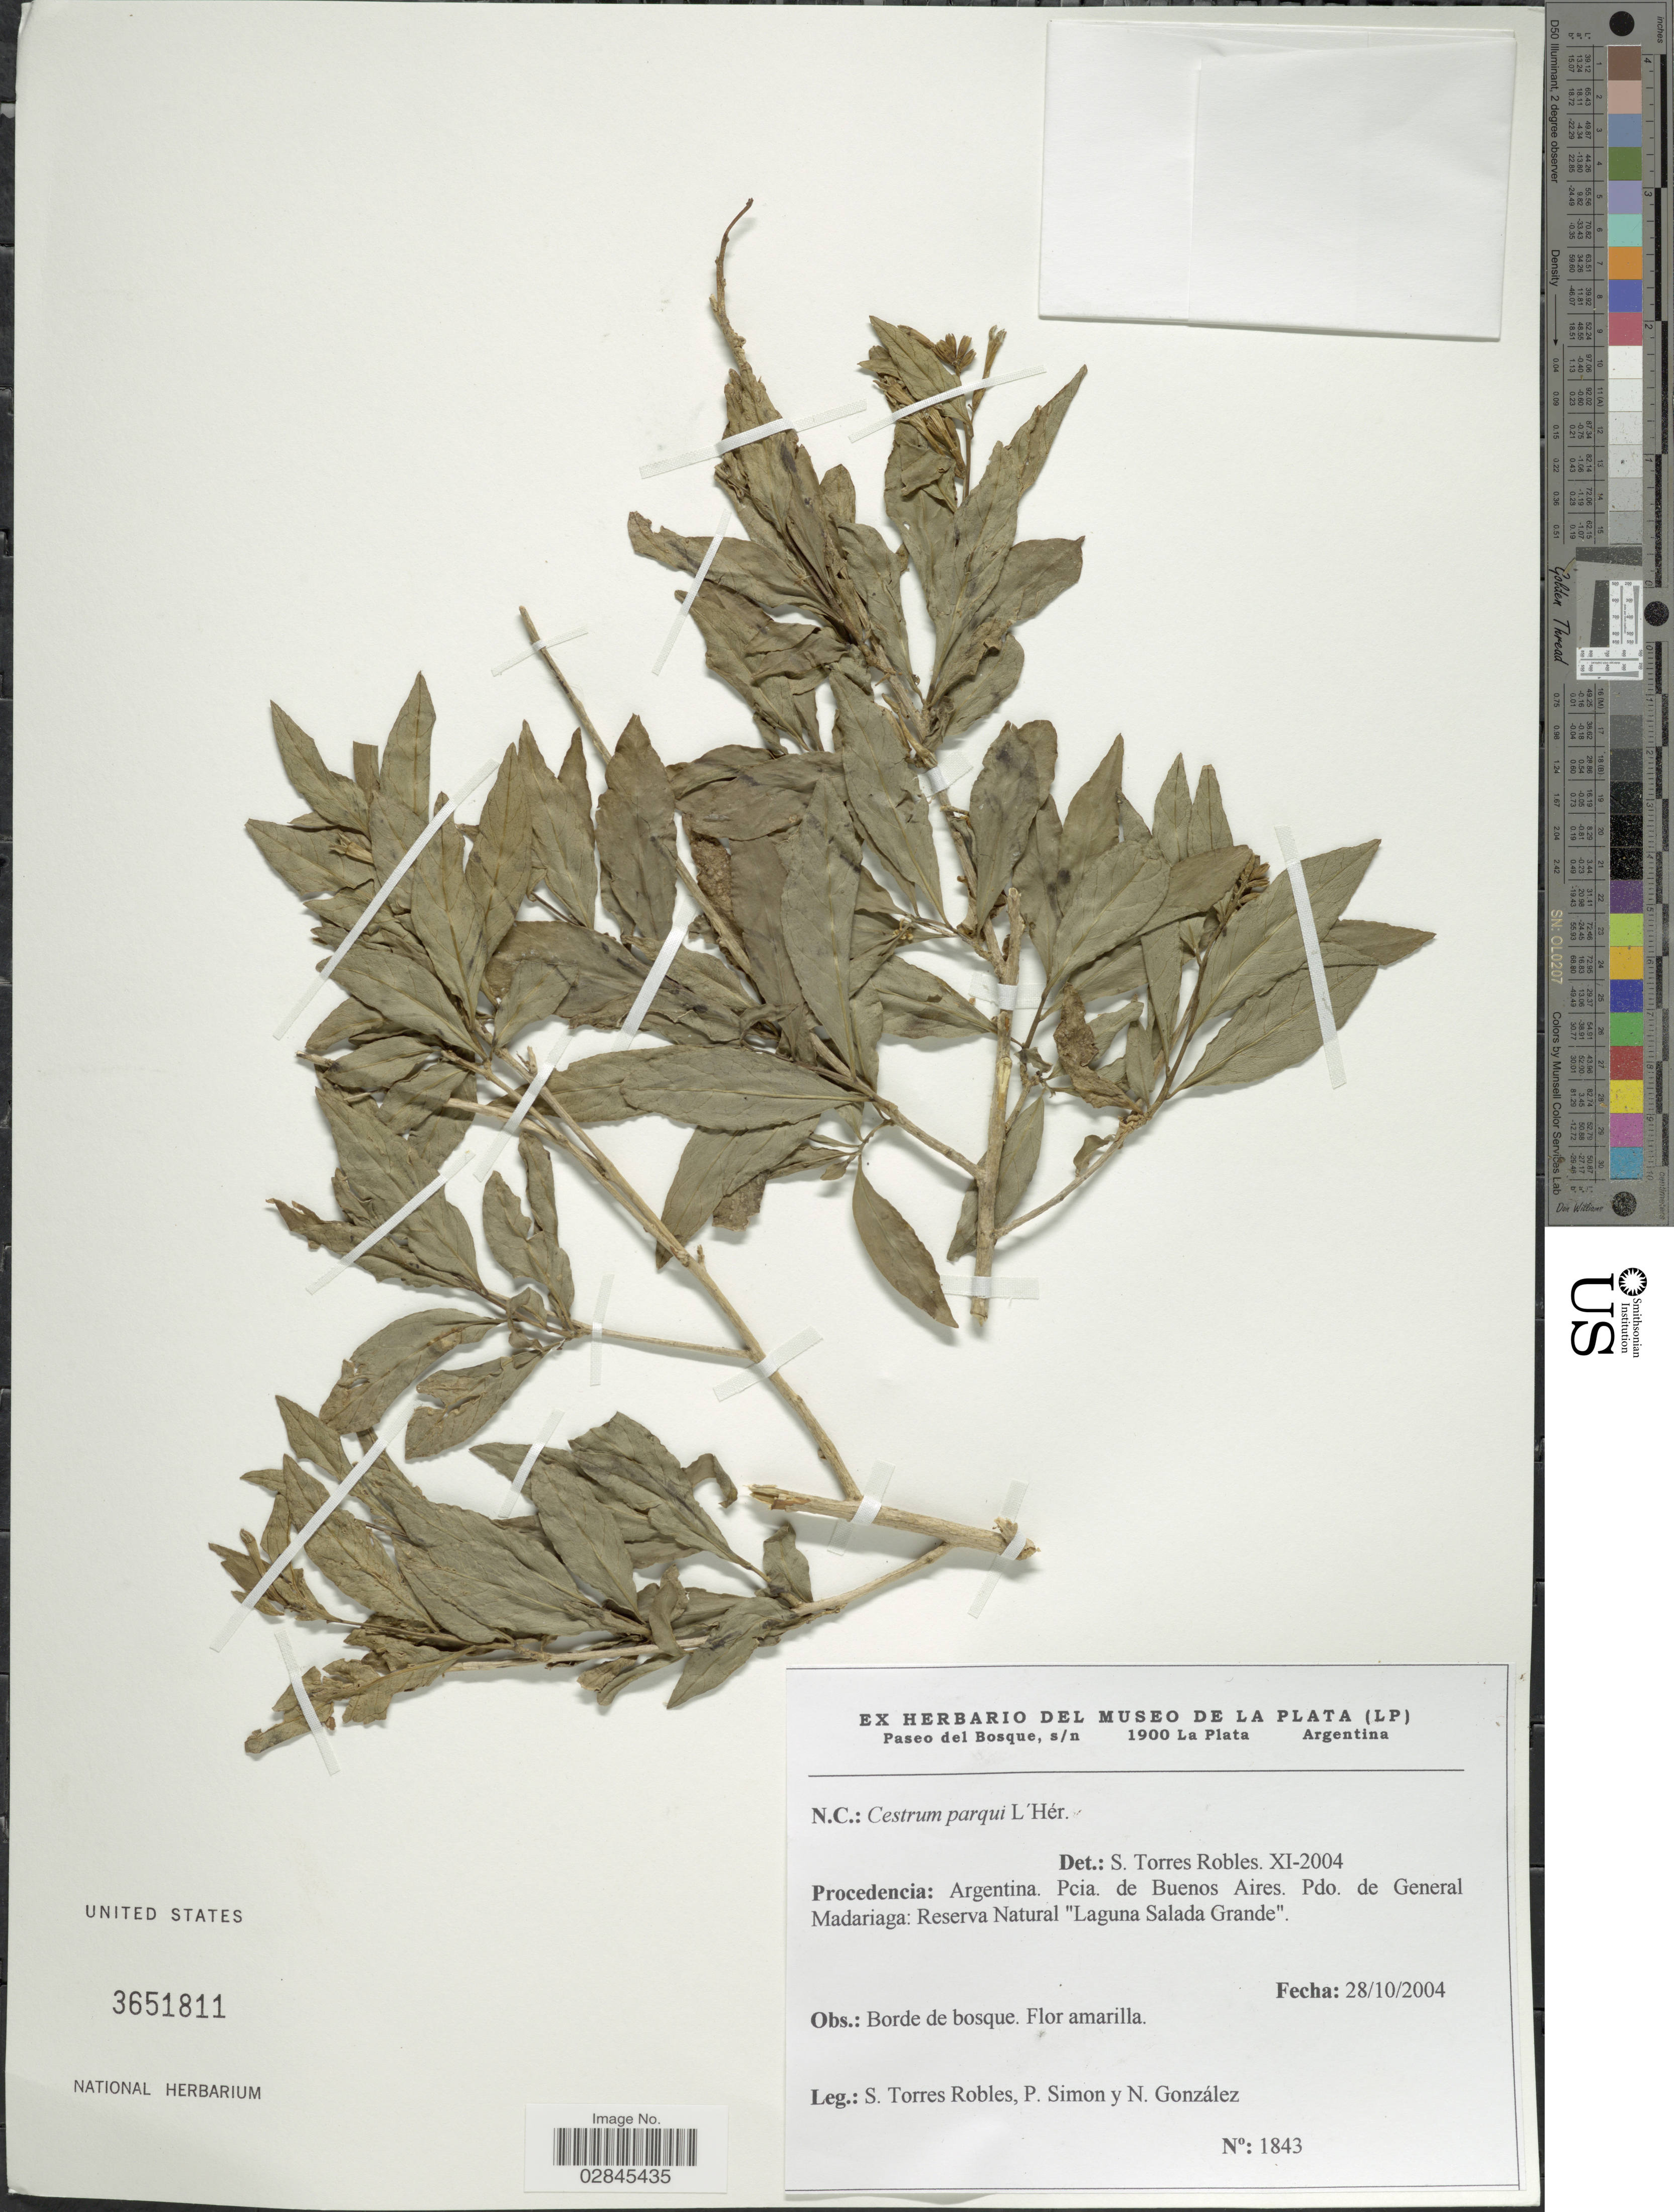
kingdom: Plantae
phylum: Tracheophyta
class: Magnoliopsida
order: Solanales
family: Solanaceae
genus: Cestrum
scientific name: Cestrum parqui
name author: L'Hér.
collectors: S. Torres, P. Simon & N. Gonzalez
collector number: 1843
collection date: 2004-10-28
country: Argentina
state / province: Buenos Aires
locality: Pcia. de Buenos Aires. Pdo. de General Madariaga: Reserva Natural "Laguna Salada Grande".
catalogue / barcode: US 3651811